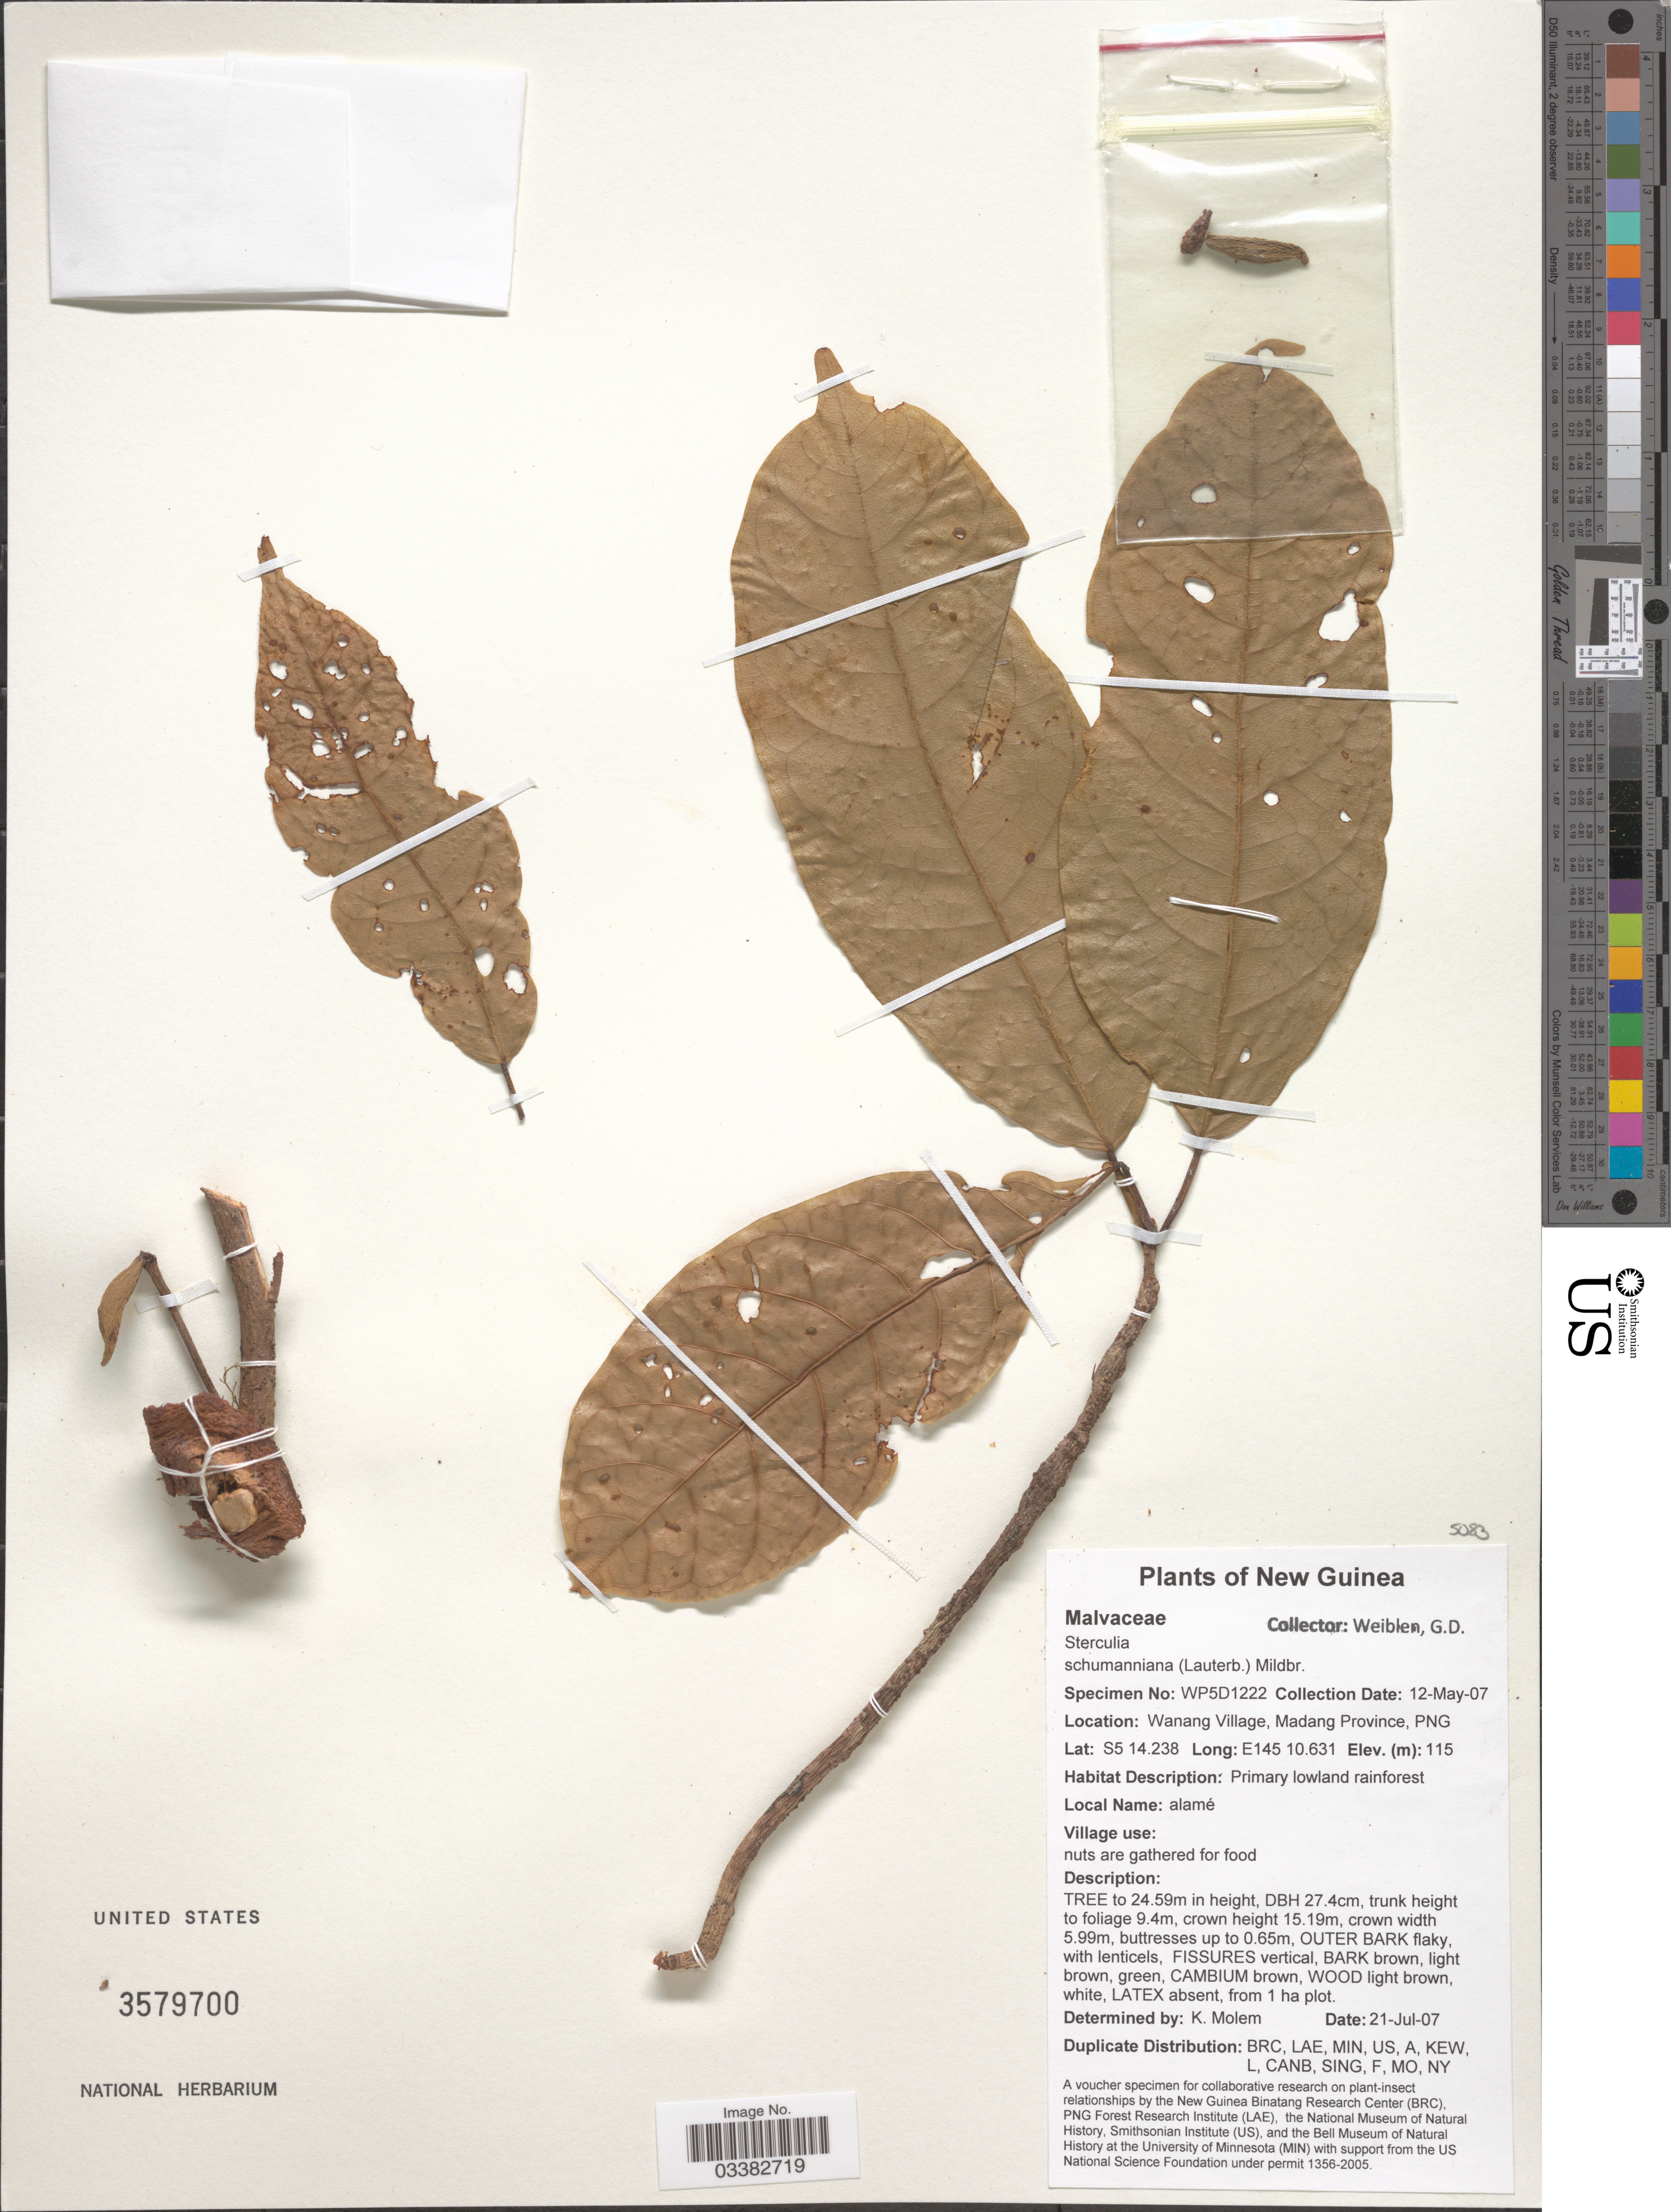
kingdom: Plantae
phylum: Tracheophyta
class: Magnoliopsida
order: Malvales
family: Malvaceae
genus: Sterculia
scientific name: Sterculia schumanniana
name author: (Lauterb.) Mildbr.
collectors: G. D. Weiblen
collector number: WP5D1222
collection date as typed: Transcribed d/m/y: 12/5/7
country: Papua New Guinea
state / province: Madang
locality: New Guinea. Wanang Village, PNG.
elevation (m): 115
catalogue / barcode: US 3579700